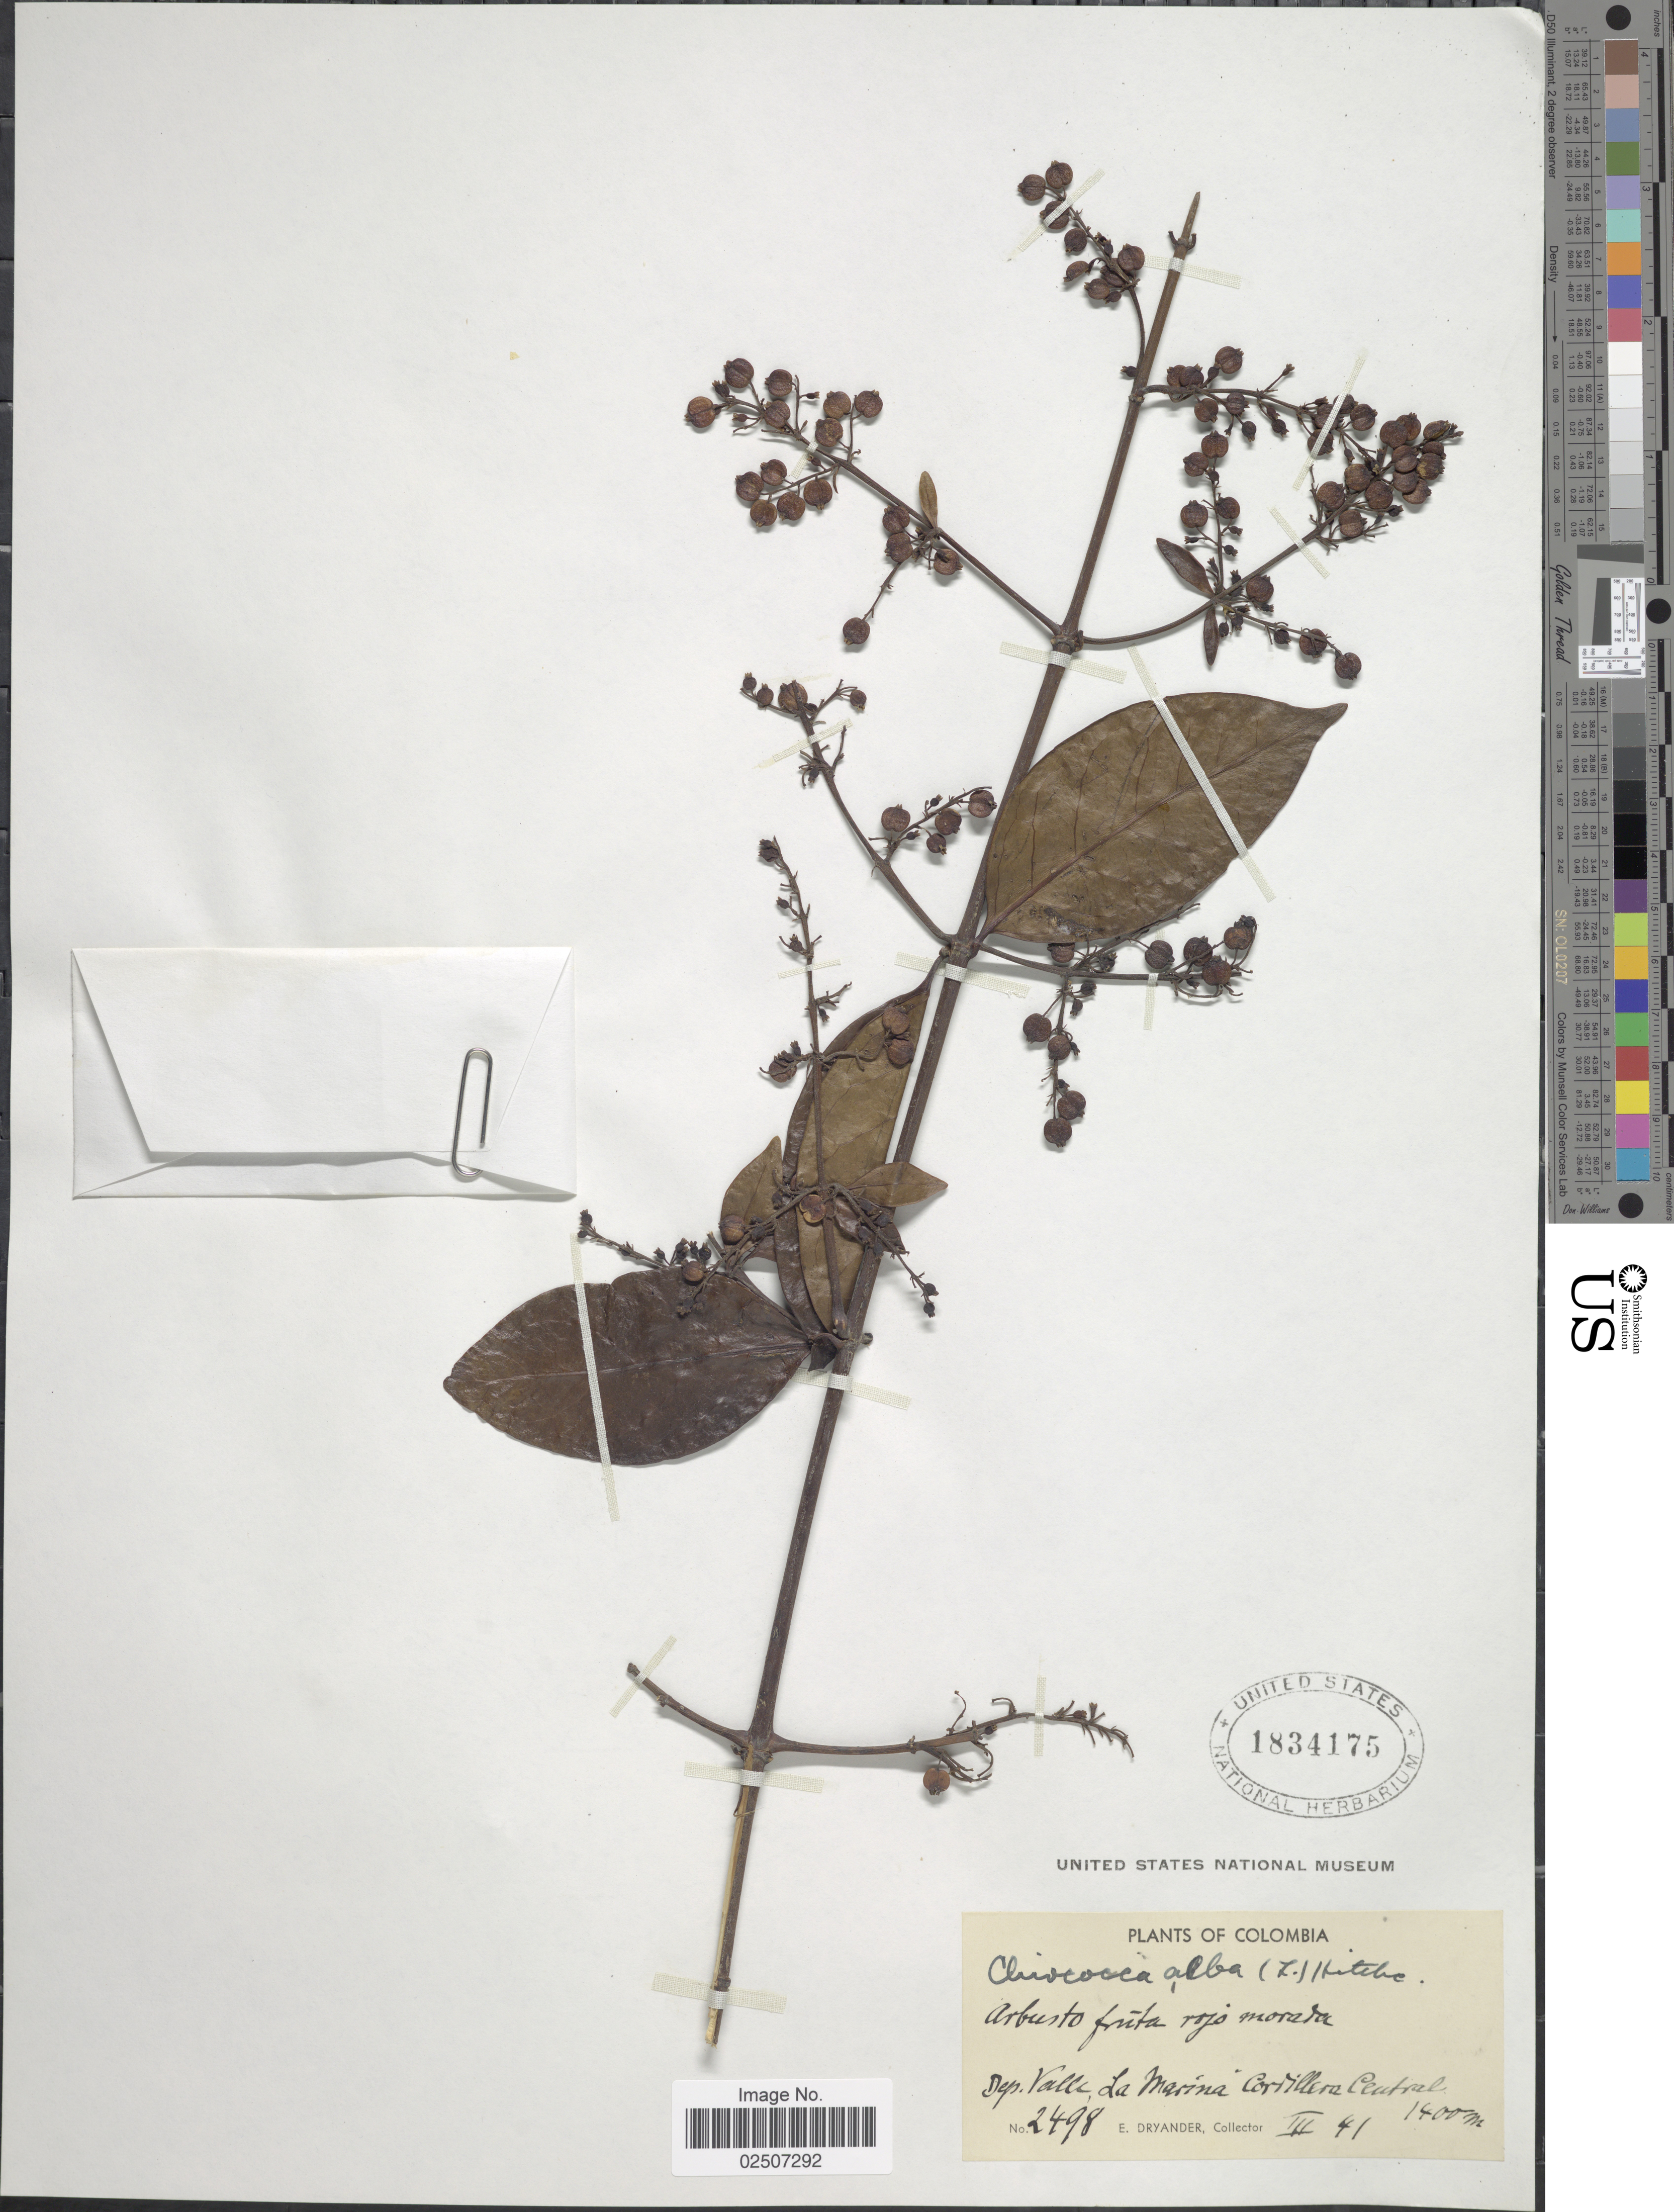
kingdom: Plantae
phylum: Tracheophyta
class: Magnoliopsida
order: Gentianales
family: Rubiaceae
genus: Chiococca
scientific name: Chiococca alba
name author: (L.) Hitchc.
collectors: E. Dryander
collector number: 2498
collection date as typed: Transcribed d/m/y: /3/41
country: Colombia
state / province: Valle del Cauca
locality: Dep. Valle, La Marina Cordillera Central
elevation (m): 1400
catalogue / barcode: US 1834175